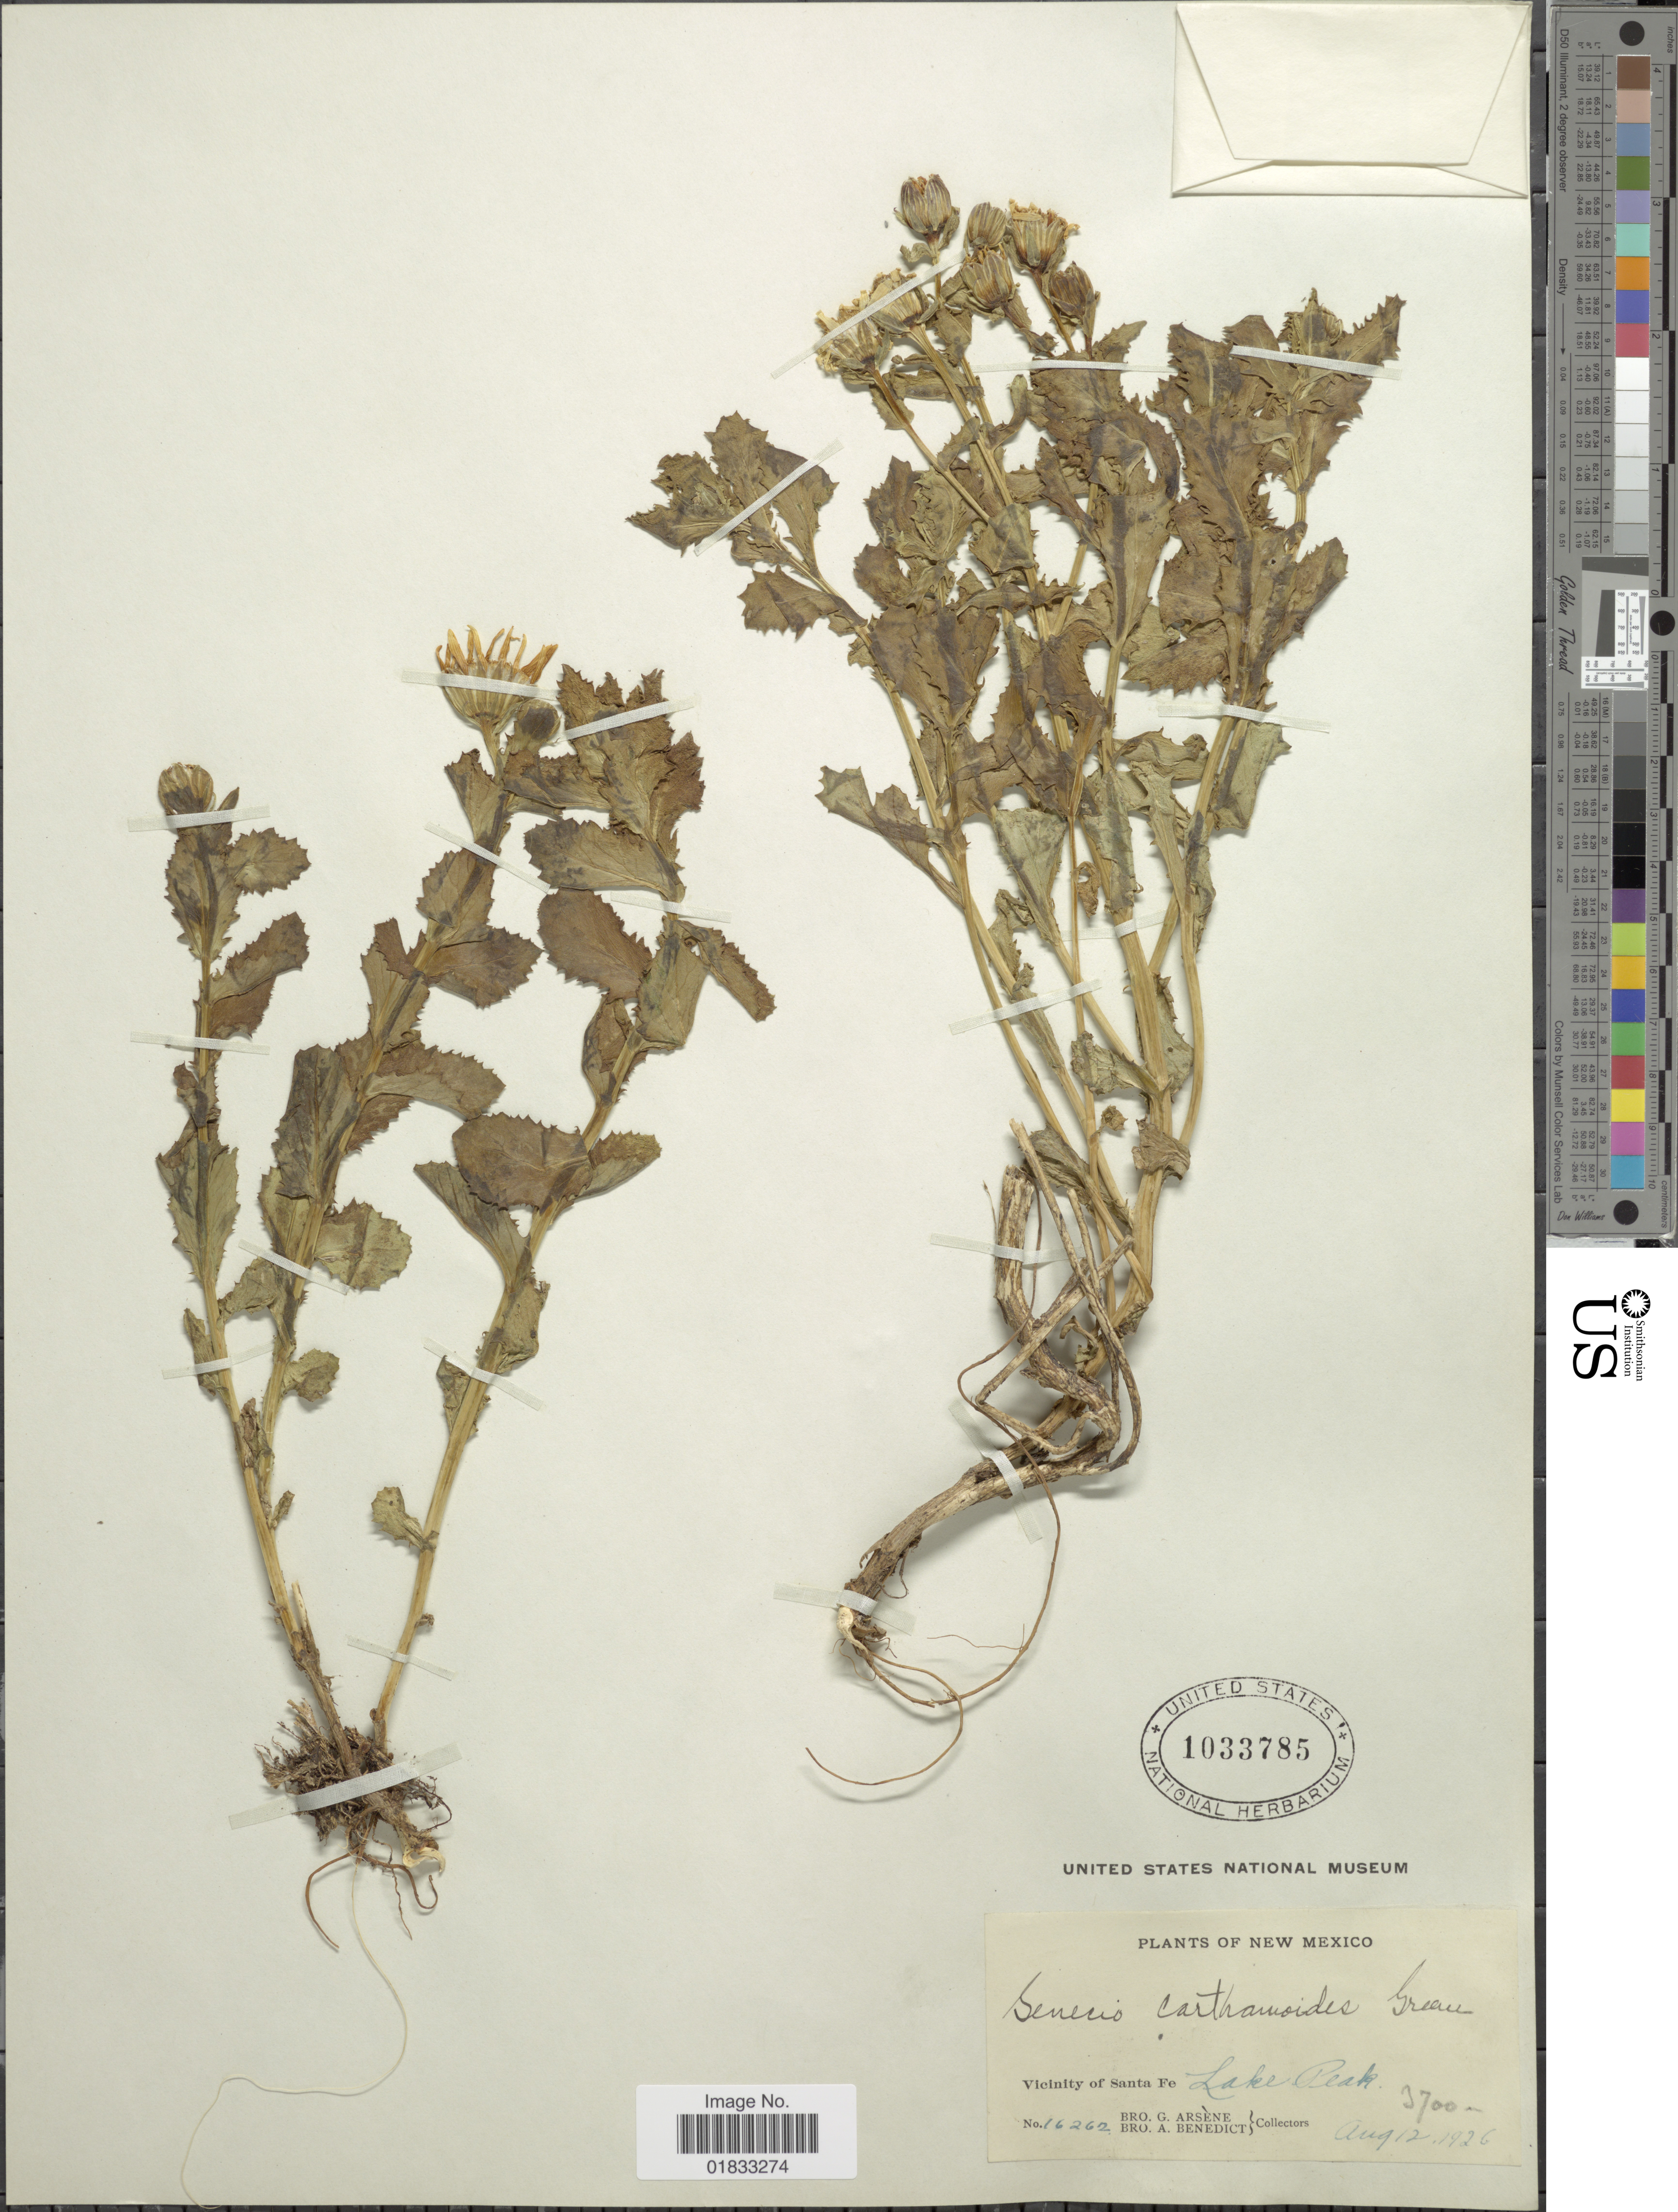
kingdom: Plantae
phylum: Tracheophyta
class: Magnoliopsida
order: Asterales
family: Asteraceae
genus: Senecio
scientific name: Senecio fremontii var. blitoides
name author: (Greene) Cronq.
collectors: Bro. G. Arsène & Bro. A. Benedict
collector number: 16262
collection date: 1926-08-12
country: United States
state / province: New Mexico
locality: Vicinity of Santa Fe, Lake Peak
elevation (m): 3700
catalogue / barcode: US 1033785